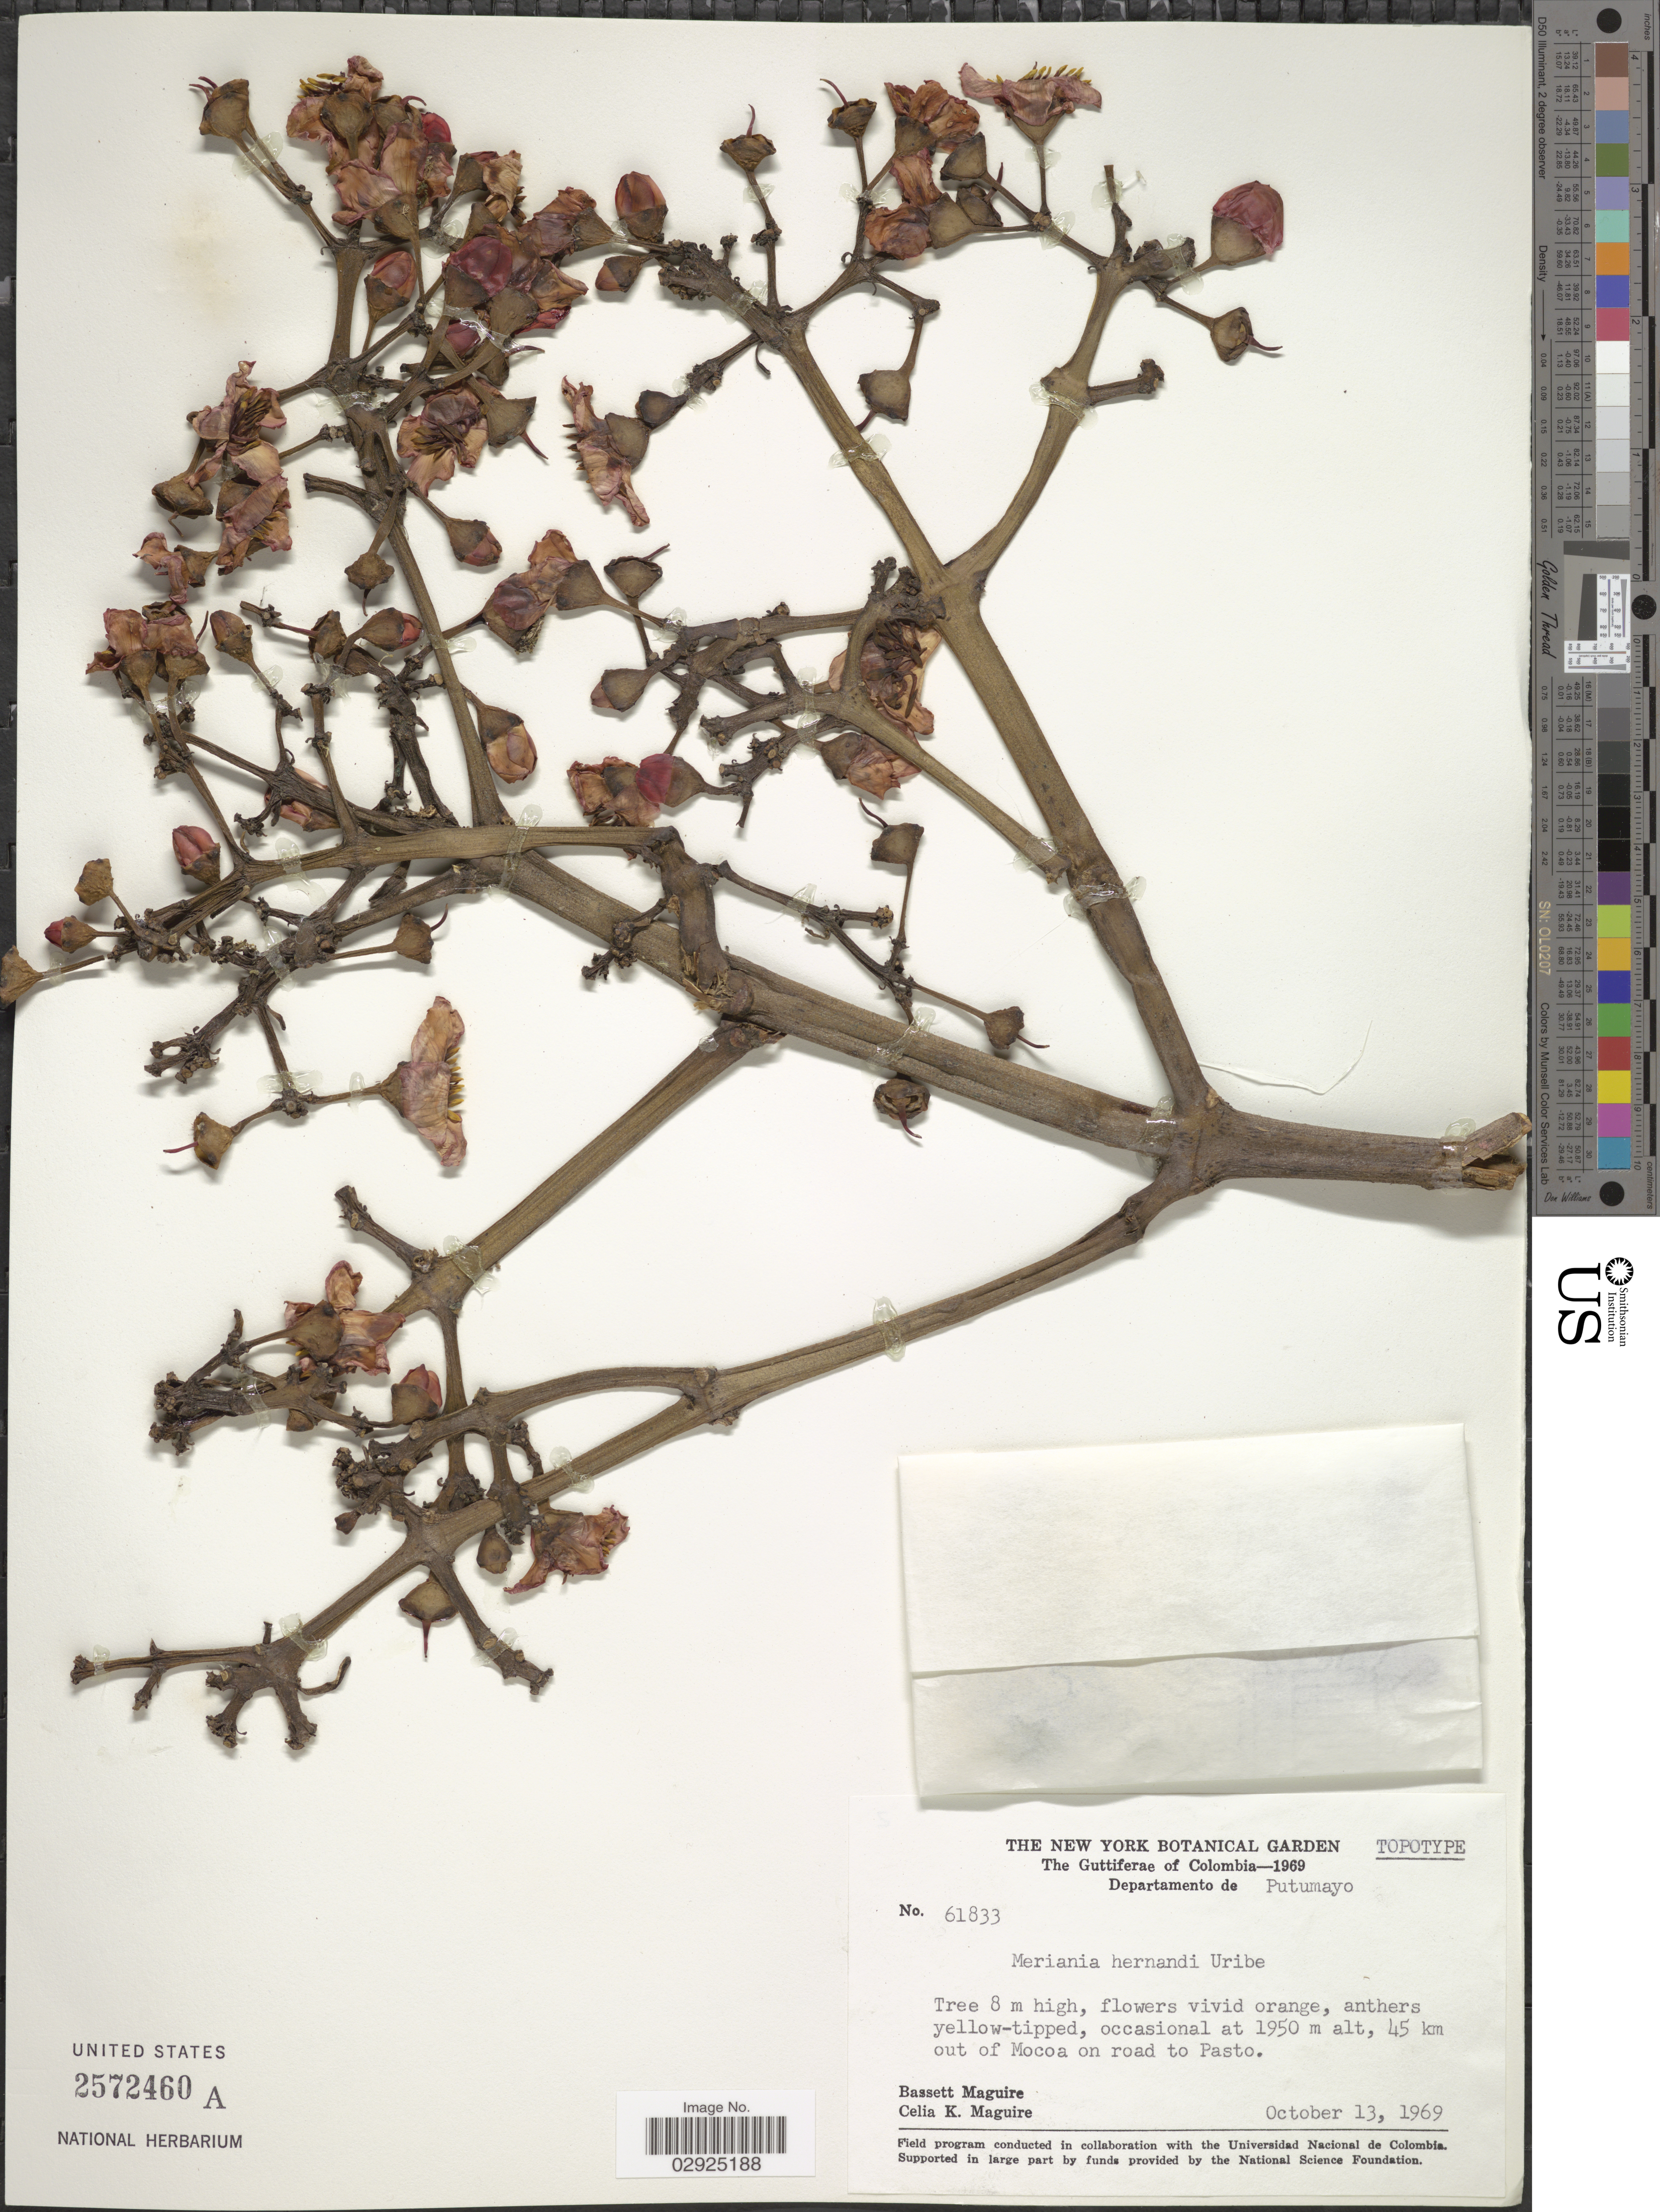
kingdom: Plantae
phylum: Tracheophyta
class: Magnoliopsida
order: Myrtales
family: Melastomataceae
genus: Meriania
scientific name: Meriania hernandii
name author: L. Uribe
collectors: B. Maguire & C. K. Maguire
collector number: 61833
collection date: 1969-10-13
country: Colombia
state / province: Putumayo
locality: Departamento de Putumayo. 45 km out of Mocoa on road to Pasto.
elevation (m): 1950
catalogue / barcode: US 2572460A